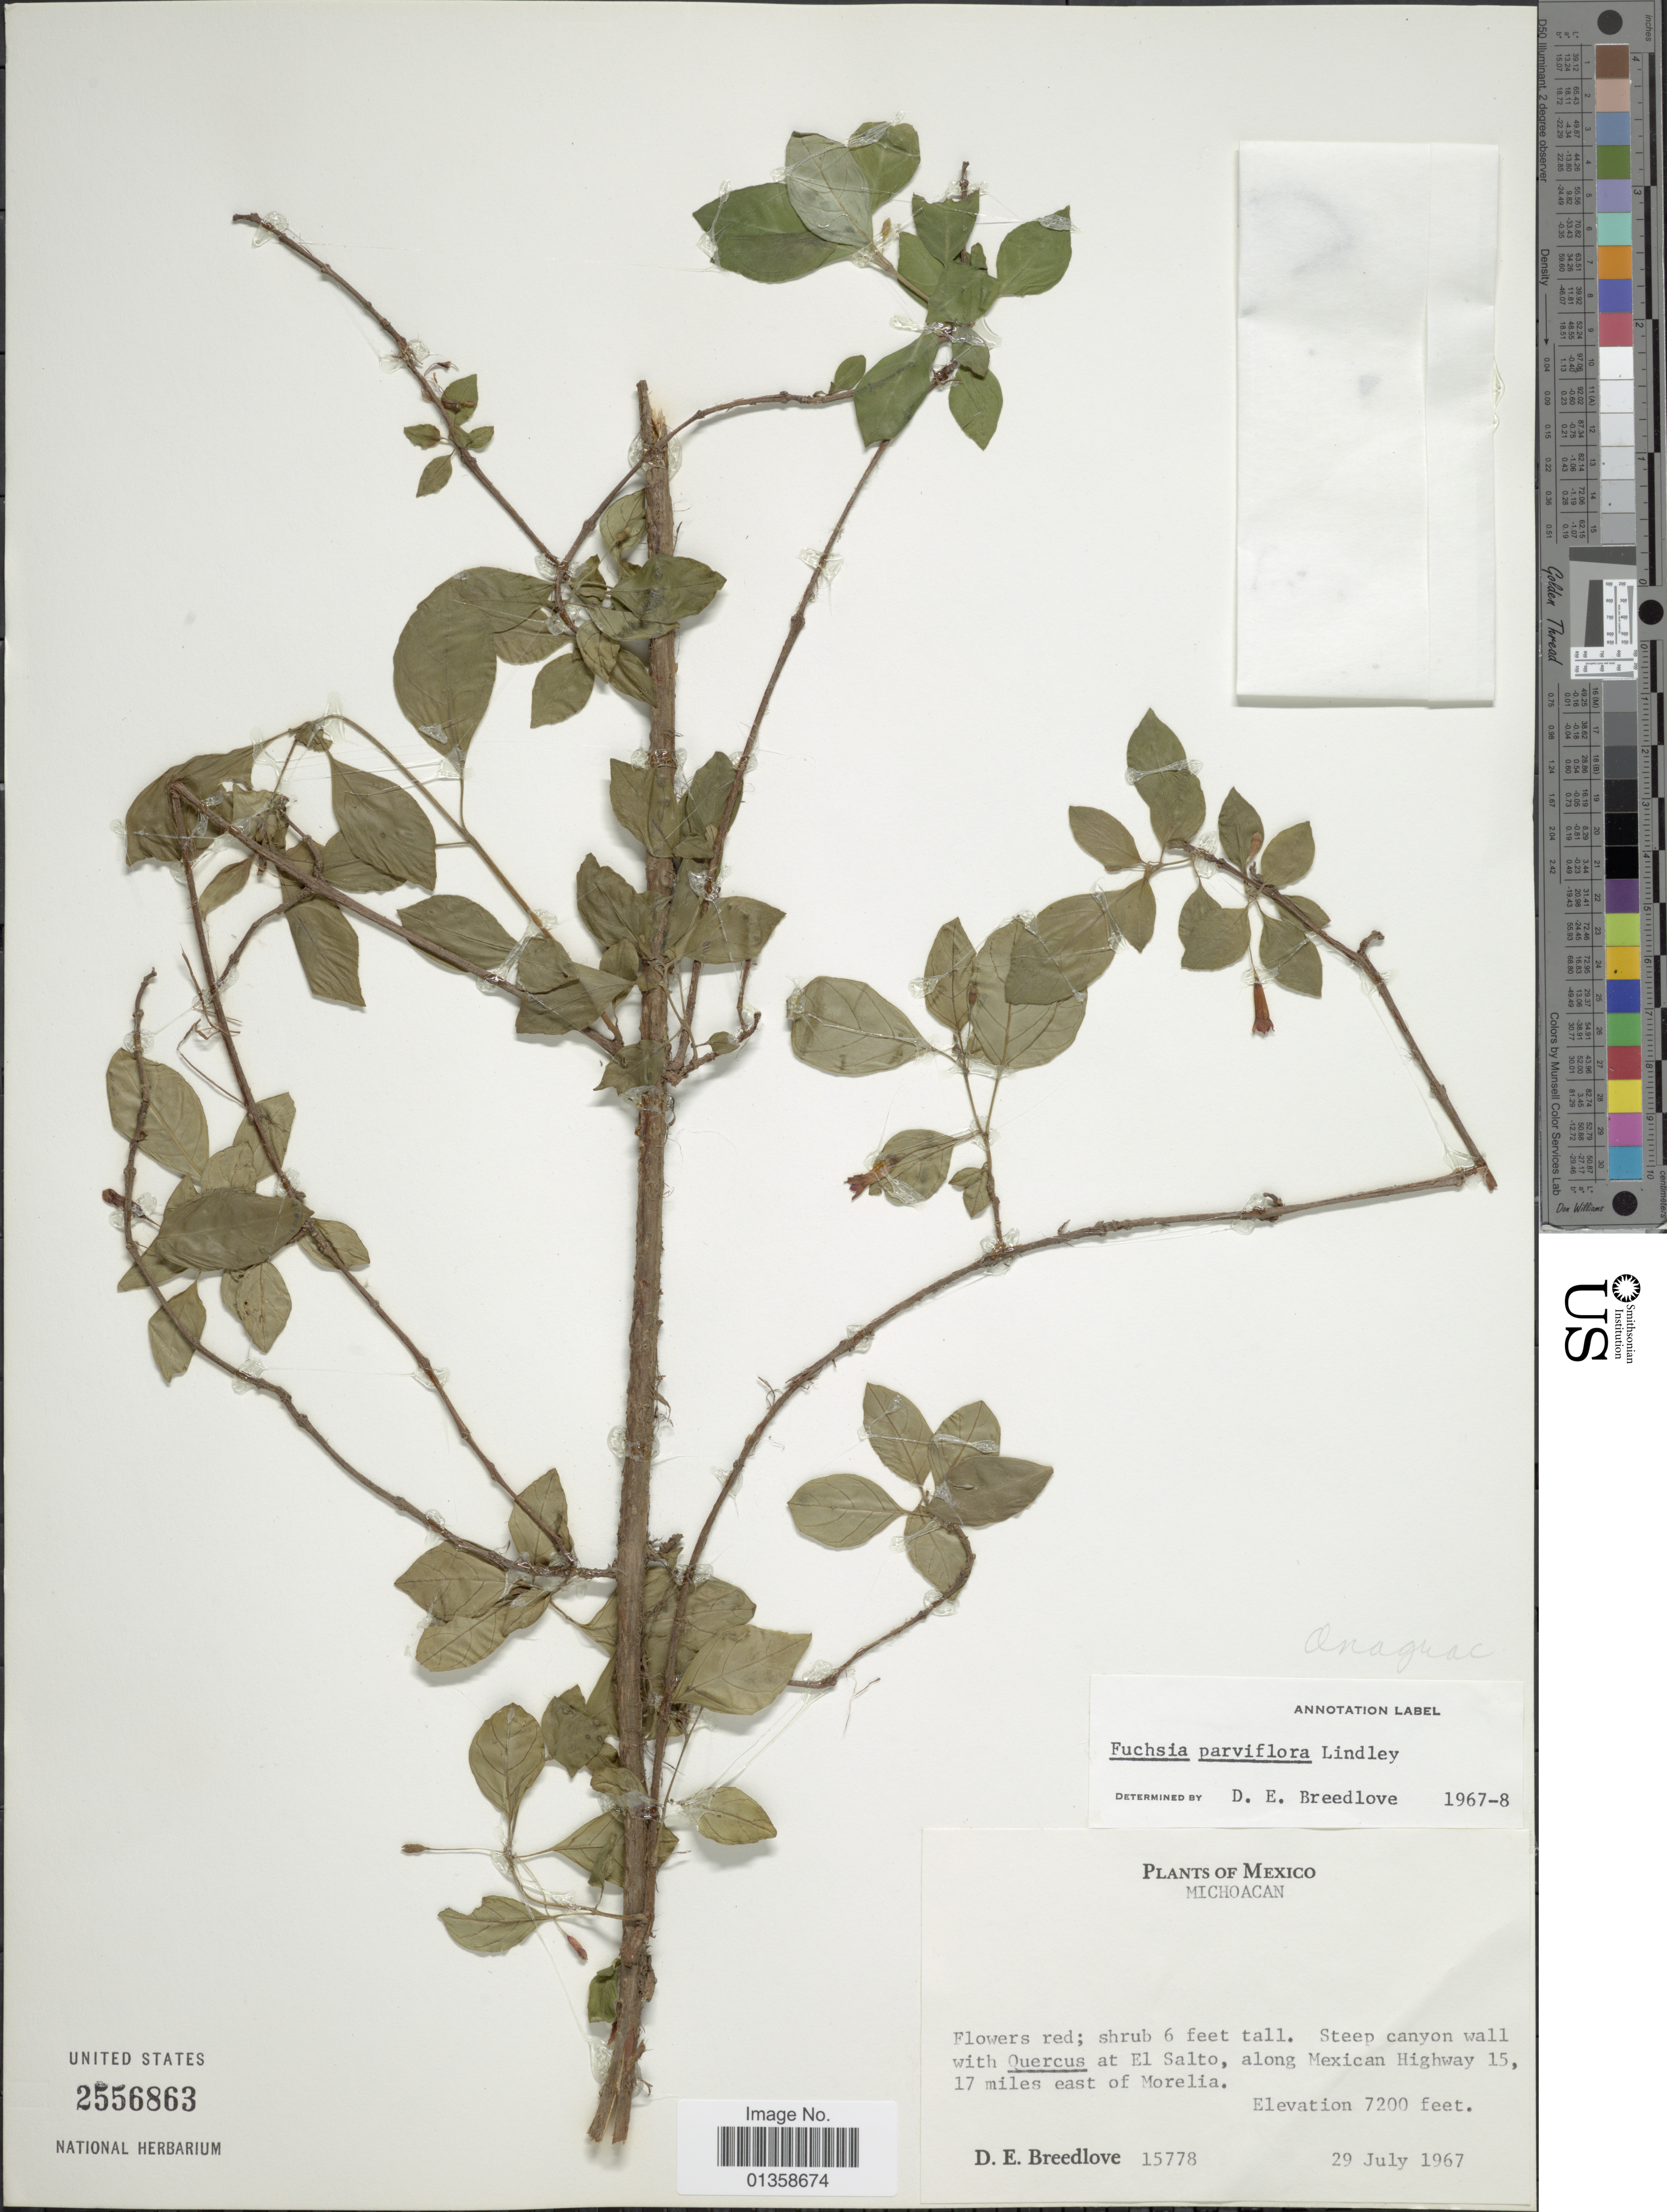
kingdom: Plantae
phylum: Tracheophyta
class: Magnoliopsida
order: Myrtales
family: Onagraceae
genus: Fuchsia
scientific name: Fuchsia cylindracea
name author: Lindl.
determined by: Wagner, W. L., (BOT), Smithsonian Institution - National Museum of Natural History (UNITED STATES)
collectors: D. E. Breedlove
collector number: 15778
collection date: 1967-07-29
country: Mexico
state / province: Michoacán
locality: At El Salto, along Mexican Highway 15, 17 miles east of Morelia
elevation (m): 2195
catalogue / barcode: US 2556863